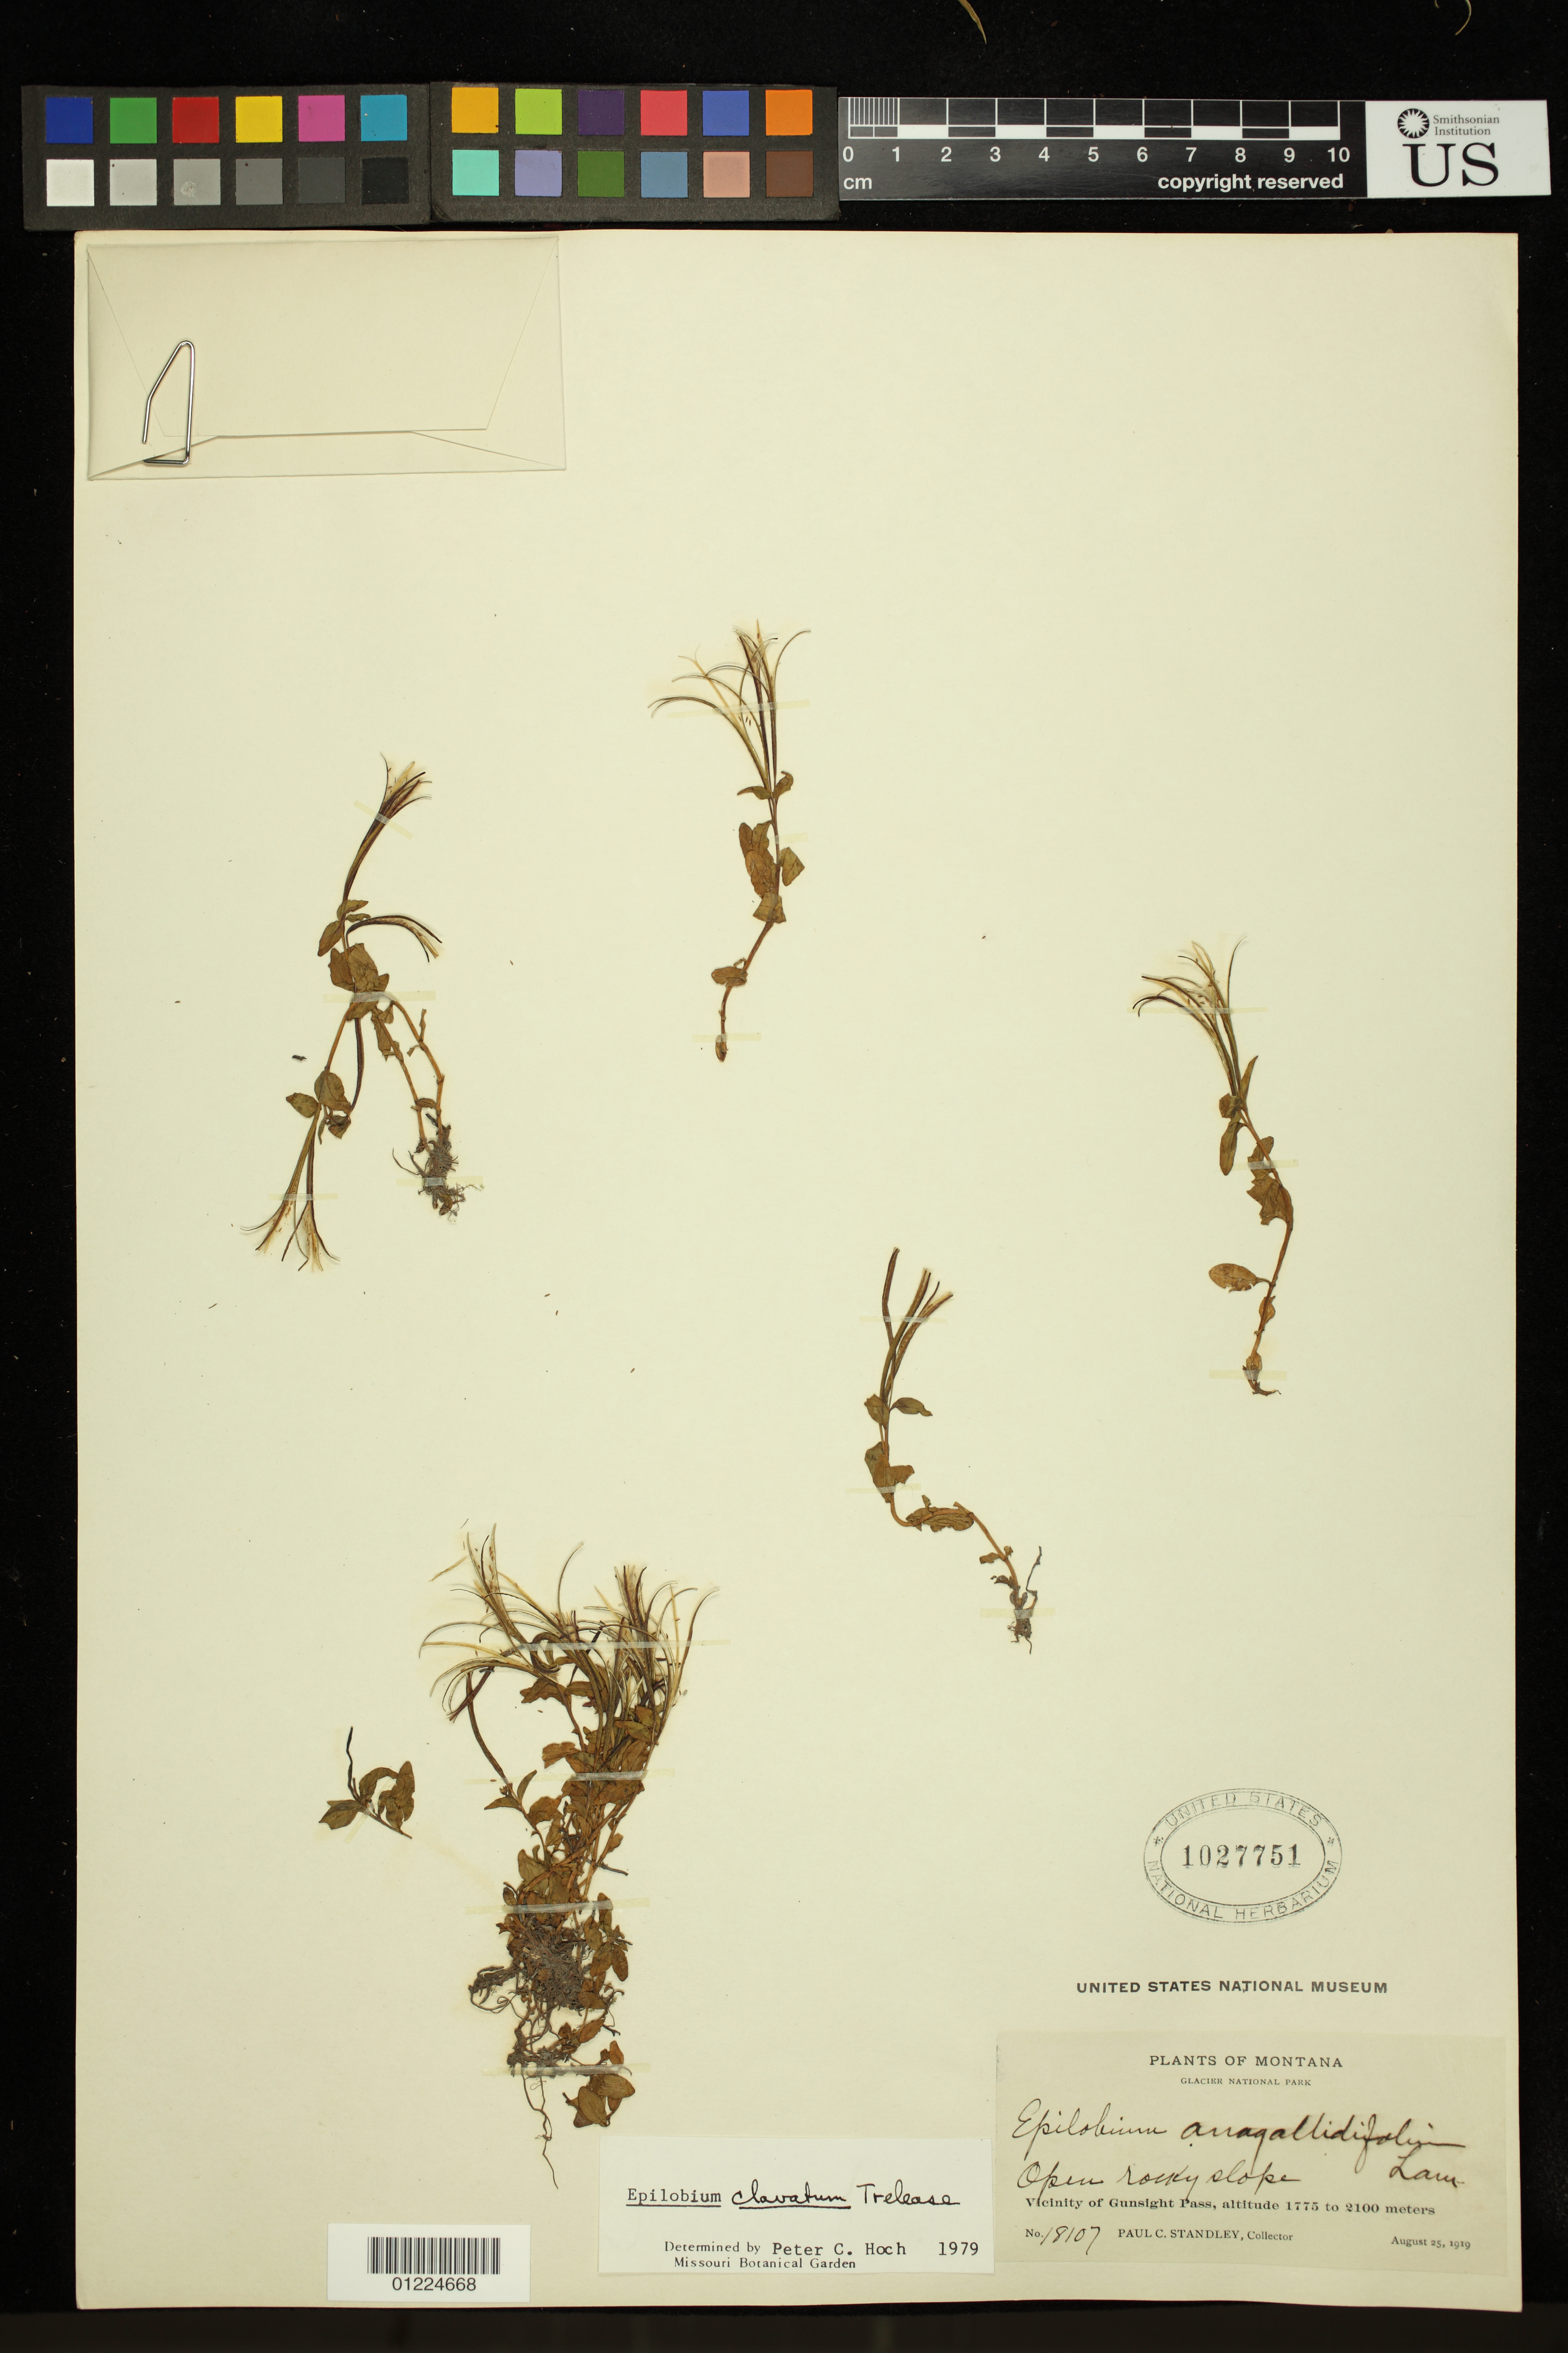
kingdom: Plantae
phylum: Tracheophyta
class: Magnoliopsida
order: Myrtales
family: Onagraceae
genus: Epilobium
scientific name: Epilobium clavatum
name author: Hausskn.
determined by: Hoch, P. C.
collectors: P. C. Standley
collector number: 18107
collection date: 1919-08-25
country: United States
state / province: Montana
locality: Vicinity of Gunsight Pass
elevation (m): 1775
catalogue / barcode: US 1027751